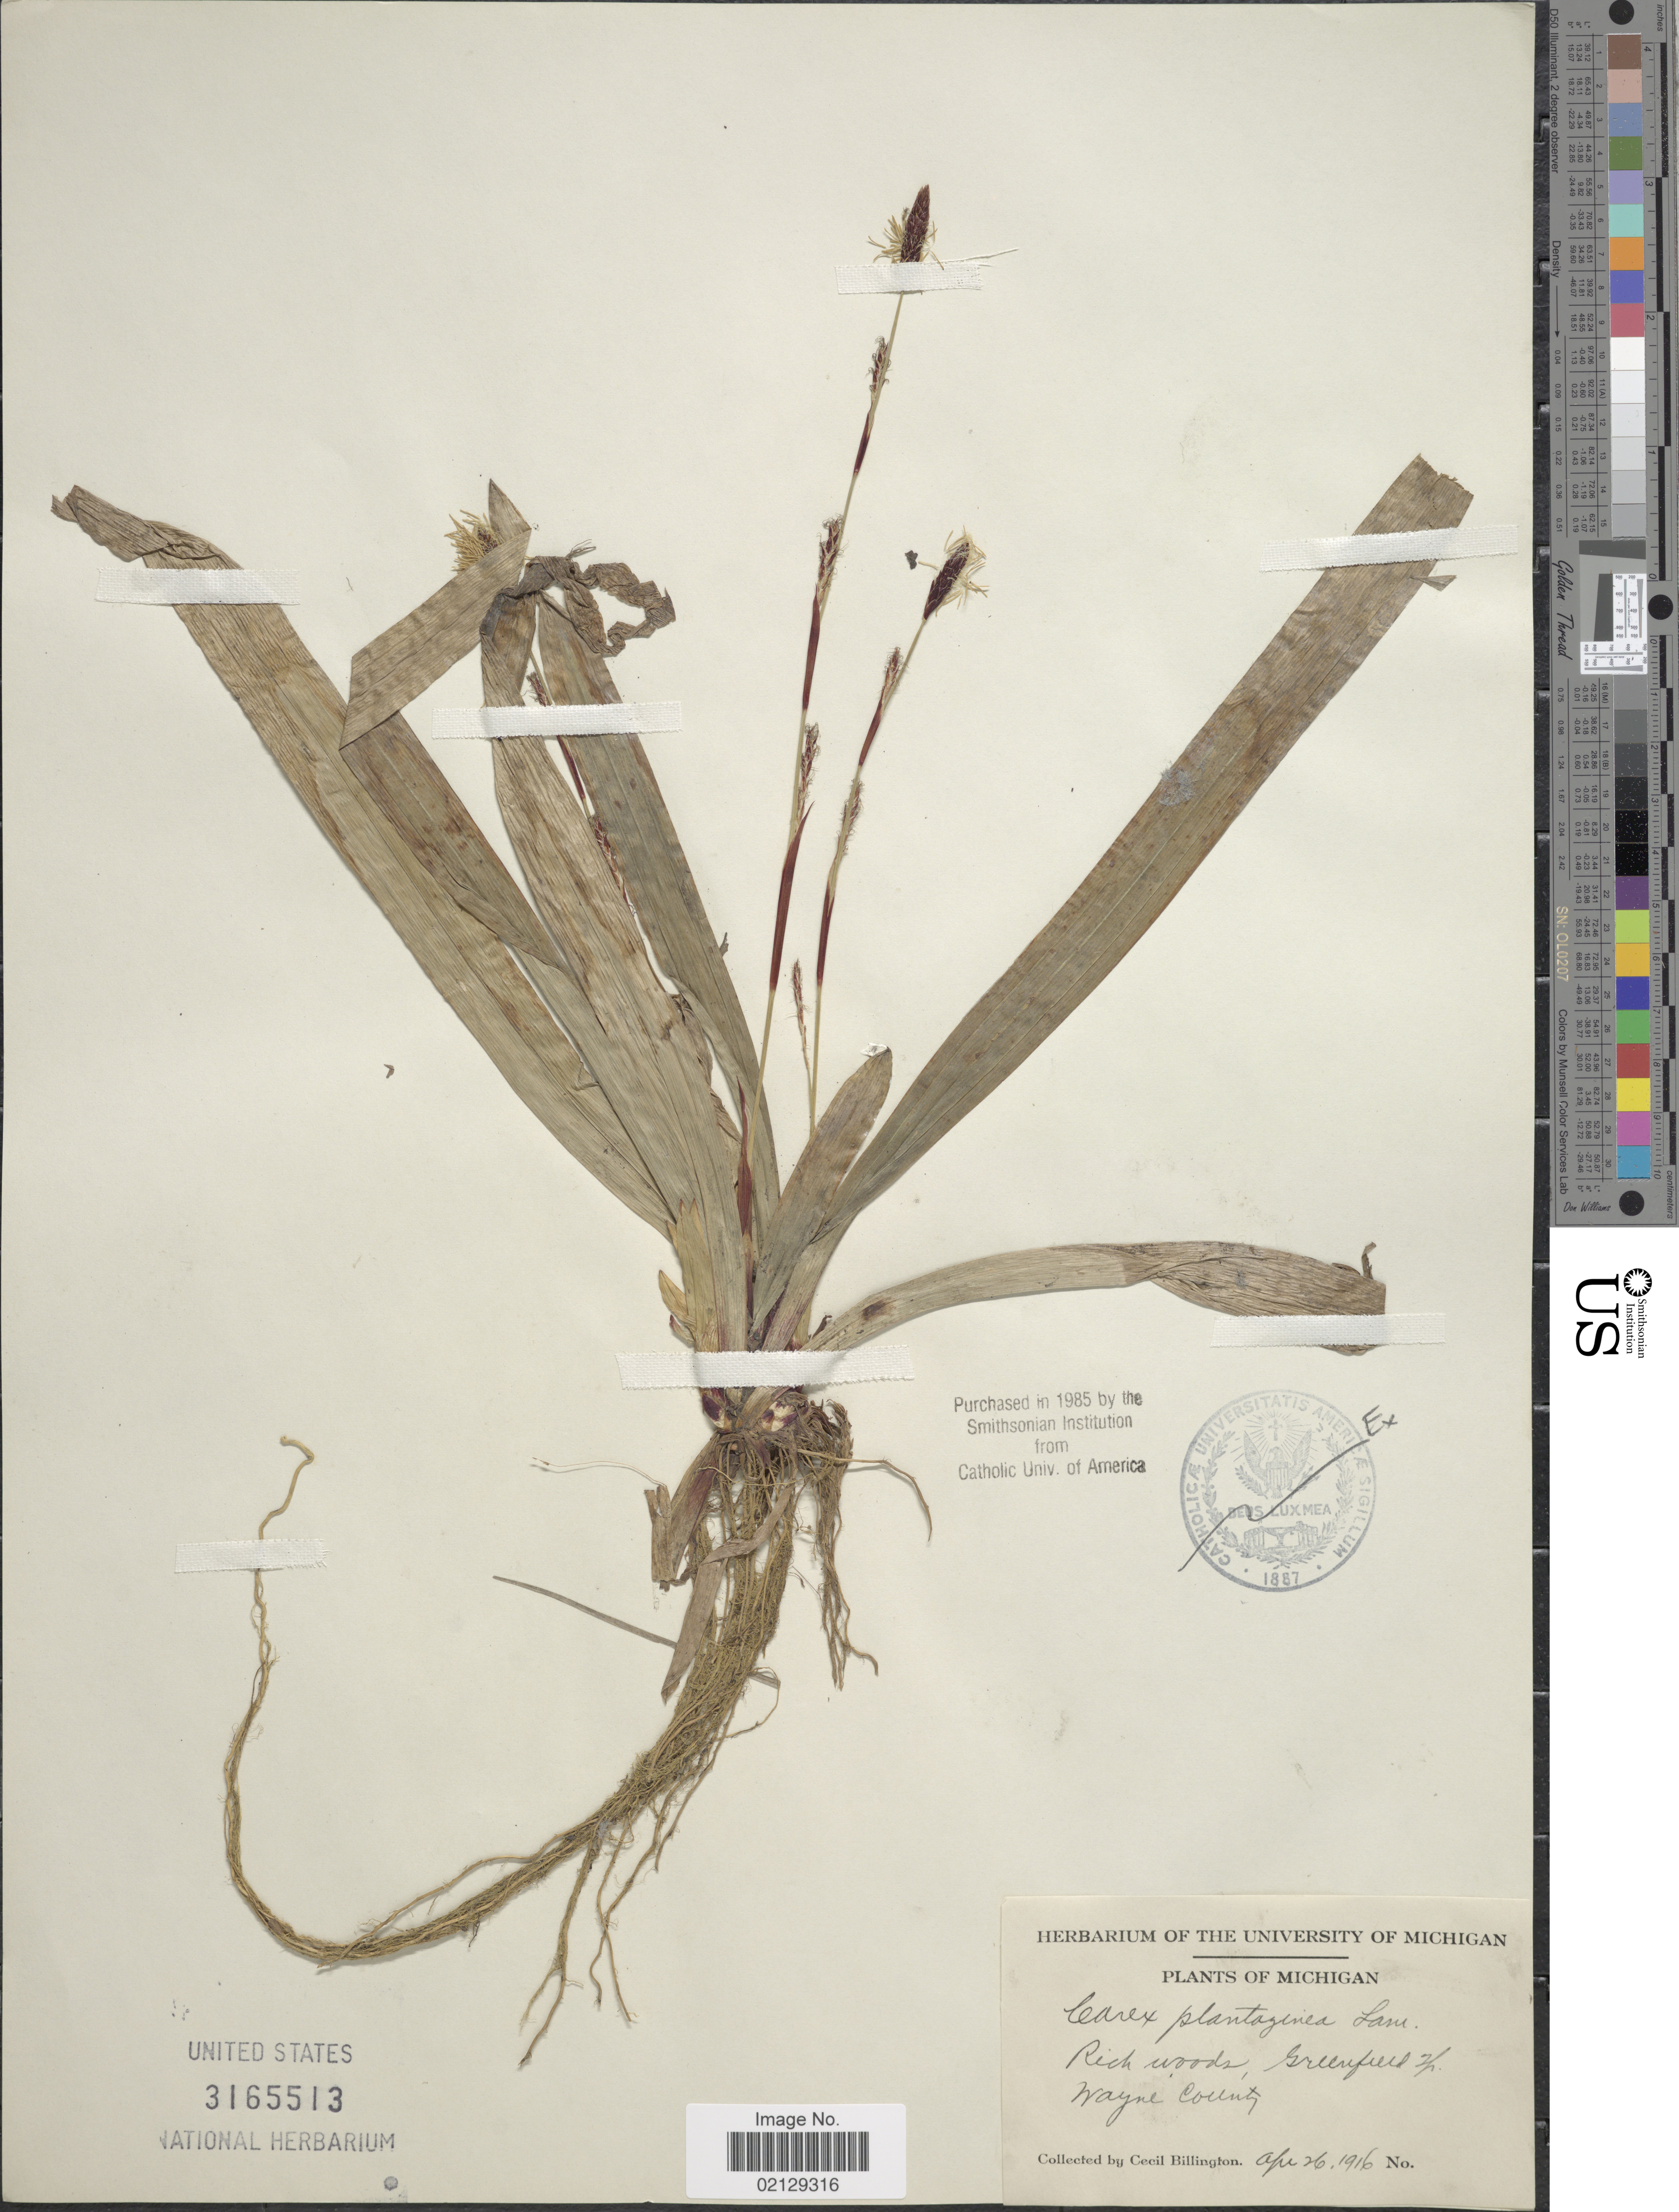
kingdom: Plantae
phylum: Tracheophyta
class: Liliopsida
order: Poales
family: Cyperaceae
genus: Carex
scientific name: Carex plantaginea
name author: Lam.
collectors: C. Billington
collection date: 1916-04-26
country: United States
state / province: Michigan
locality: Rich woods, Greenfield Tp., Wayne County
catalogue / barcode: US 3165513